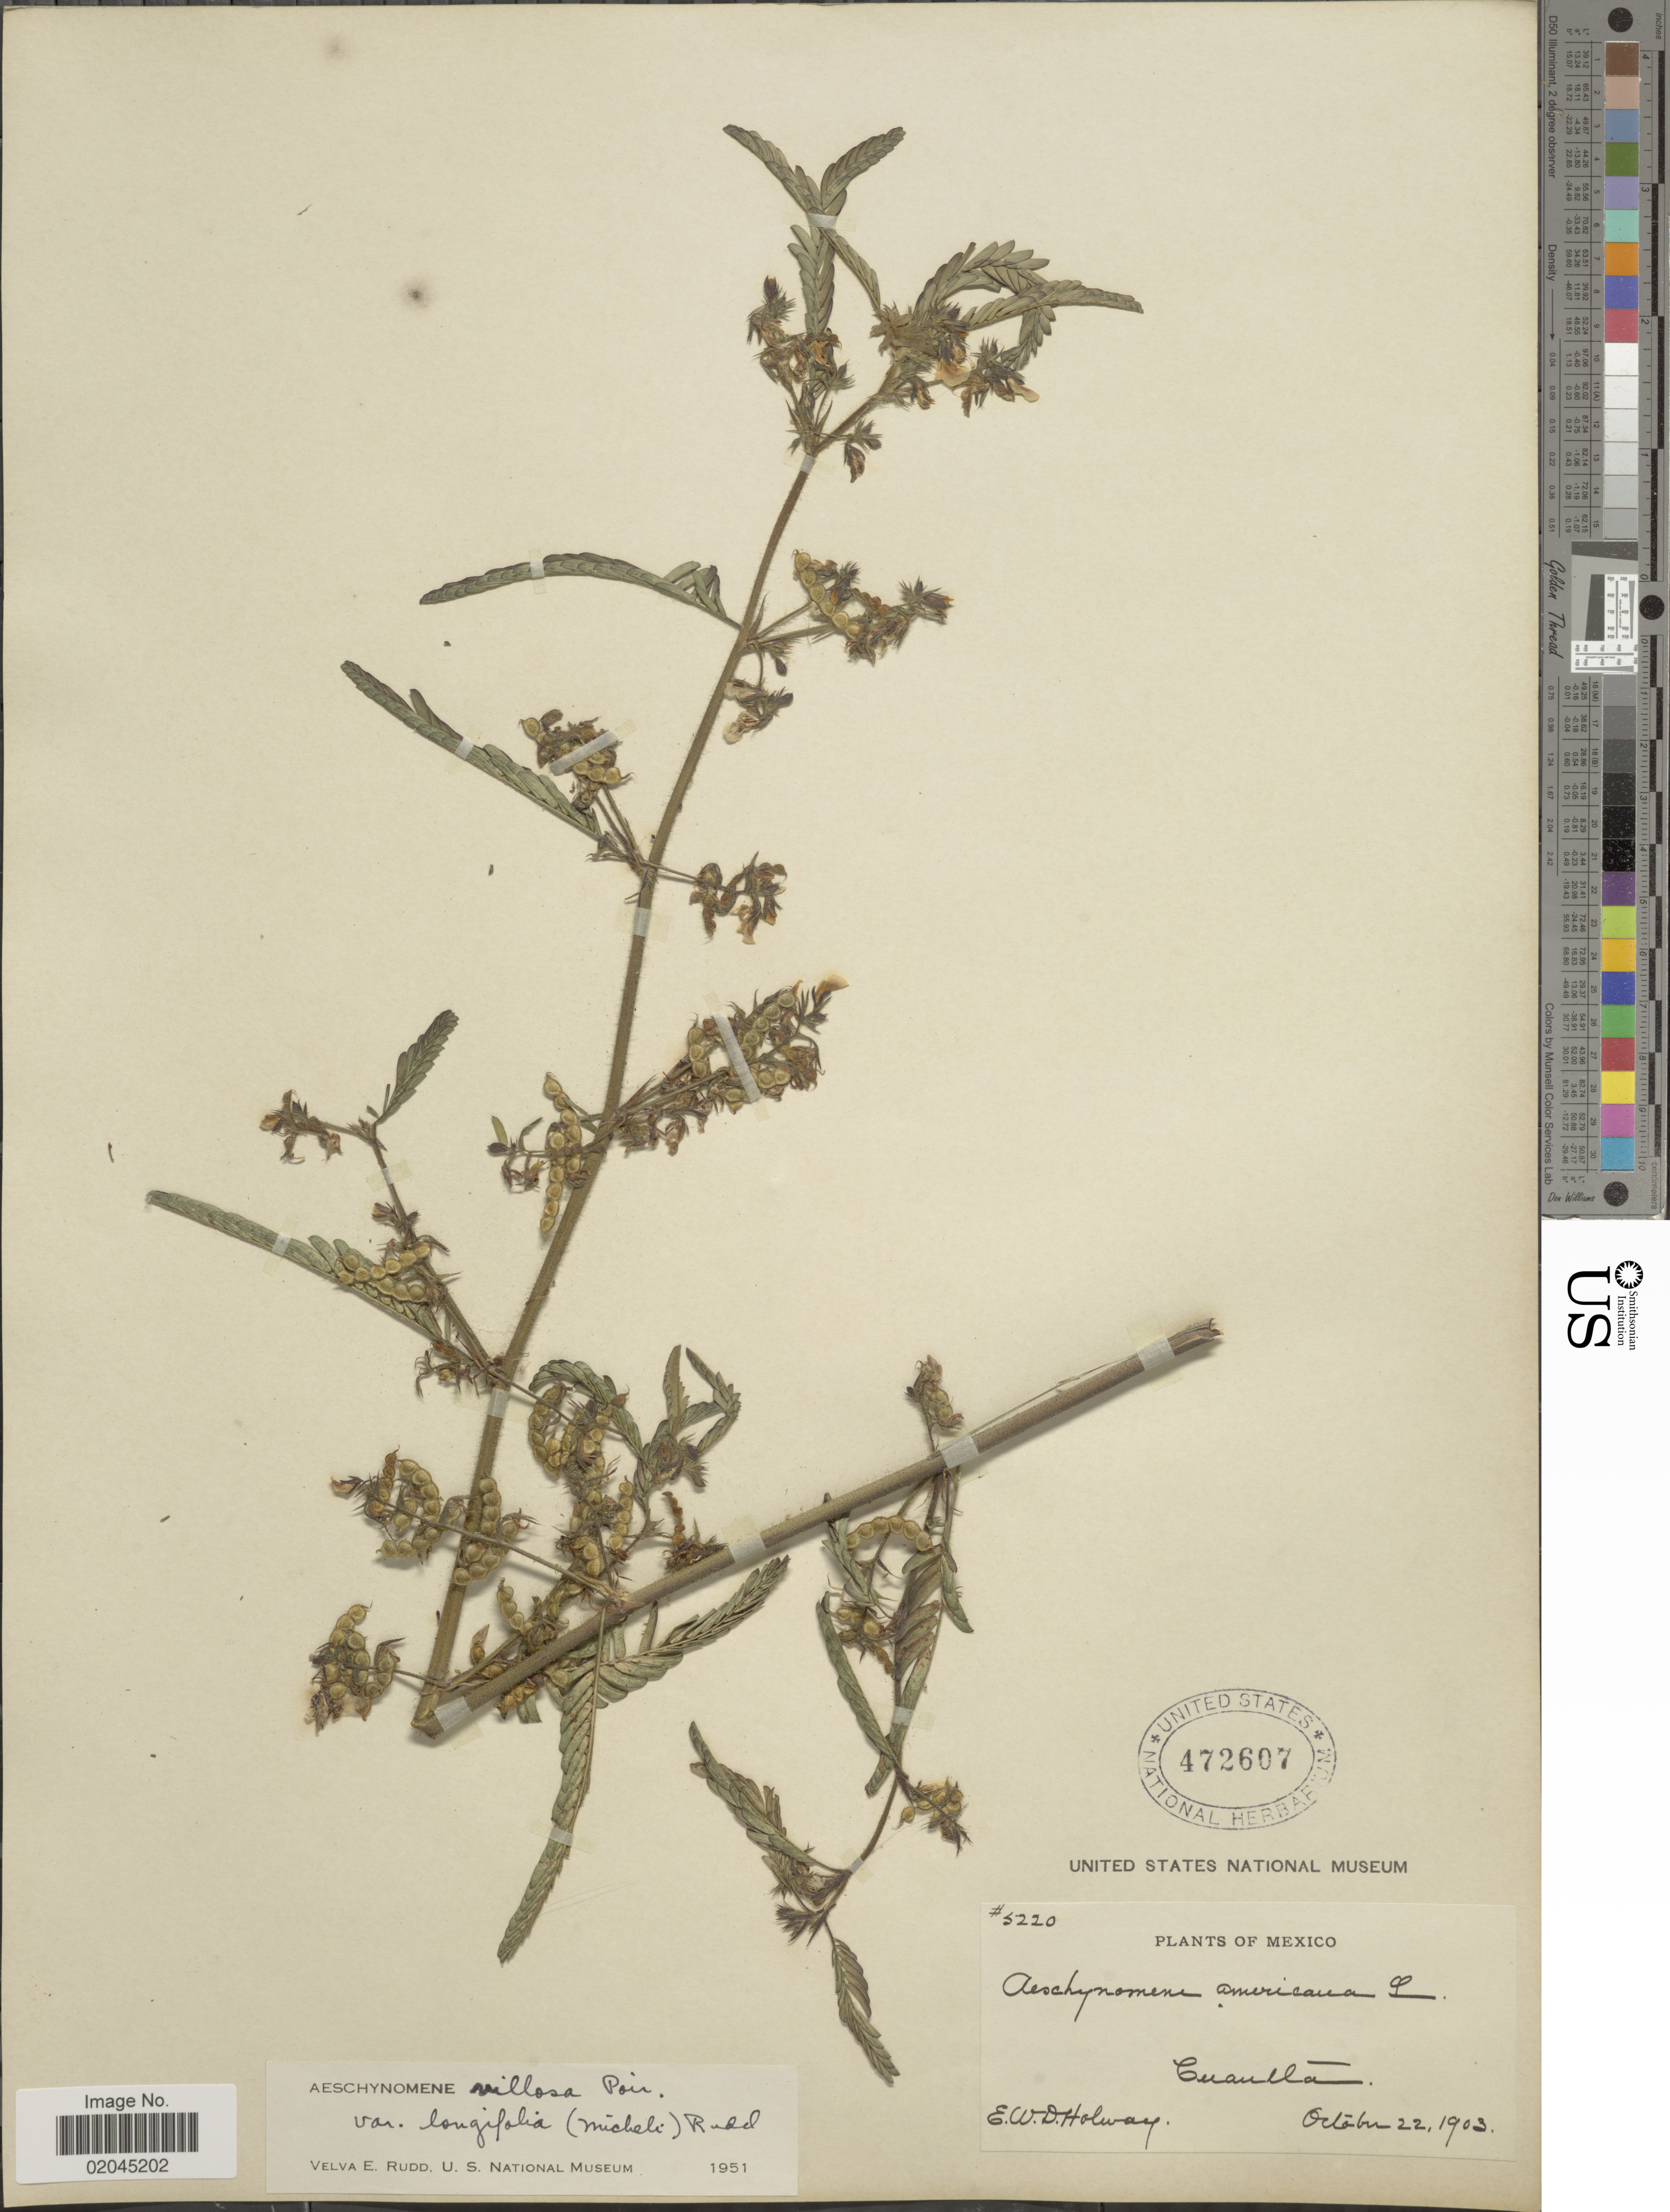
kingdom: Plantae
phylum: Tracheophyta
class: Magnoliopsida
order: Fabales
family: Fabaceae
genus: Aeschynomene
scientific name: Aeschynomene villosa var. longifolia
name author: (Micheli) Rudd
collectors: E. W. D. Holway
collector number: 5220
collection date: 1903-10-22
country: Mexico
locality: Cuantla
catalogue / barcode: US 472607